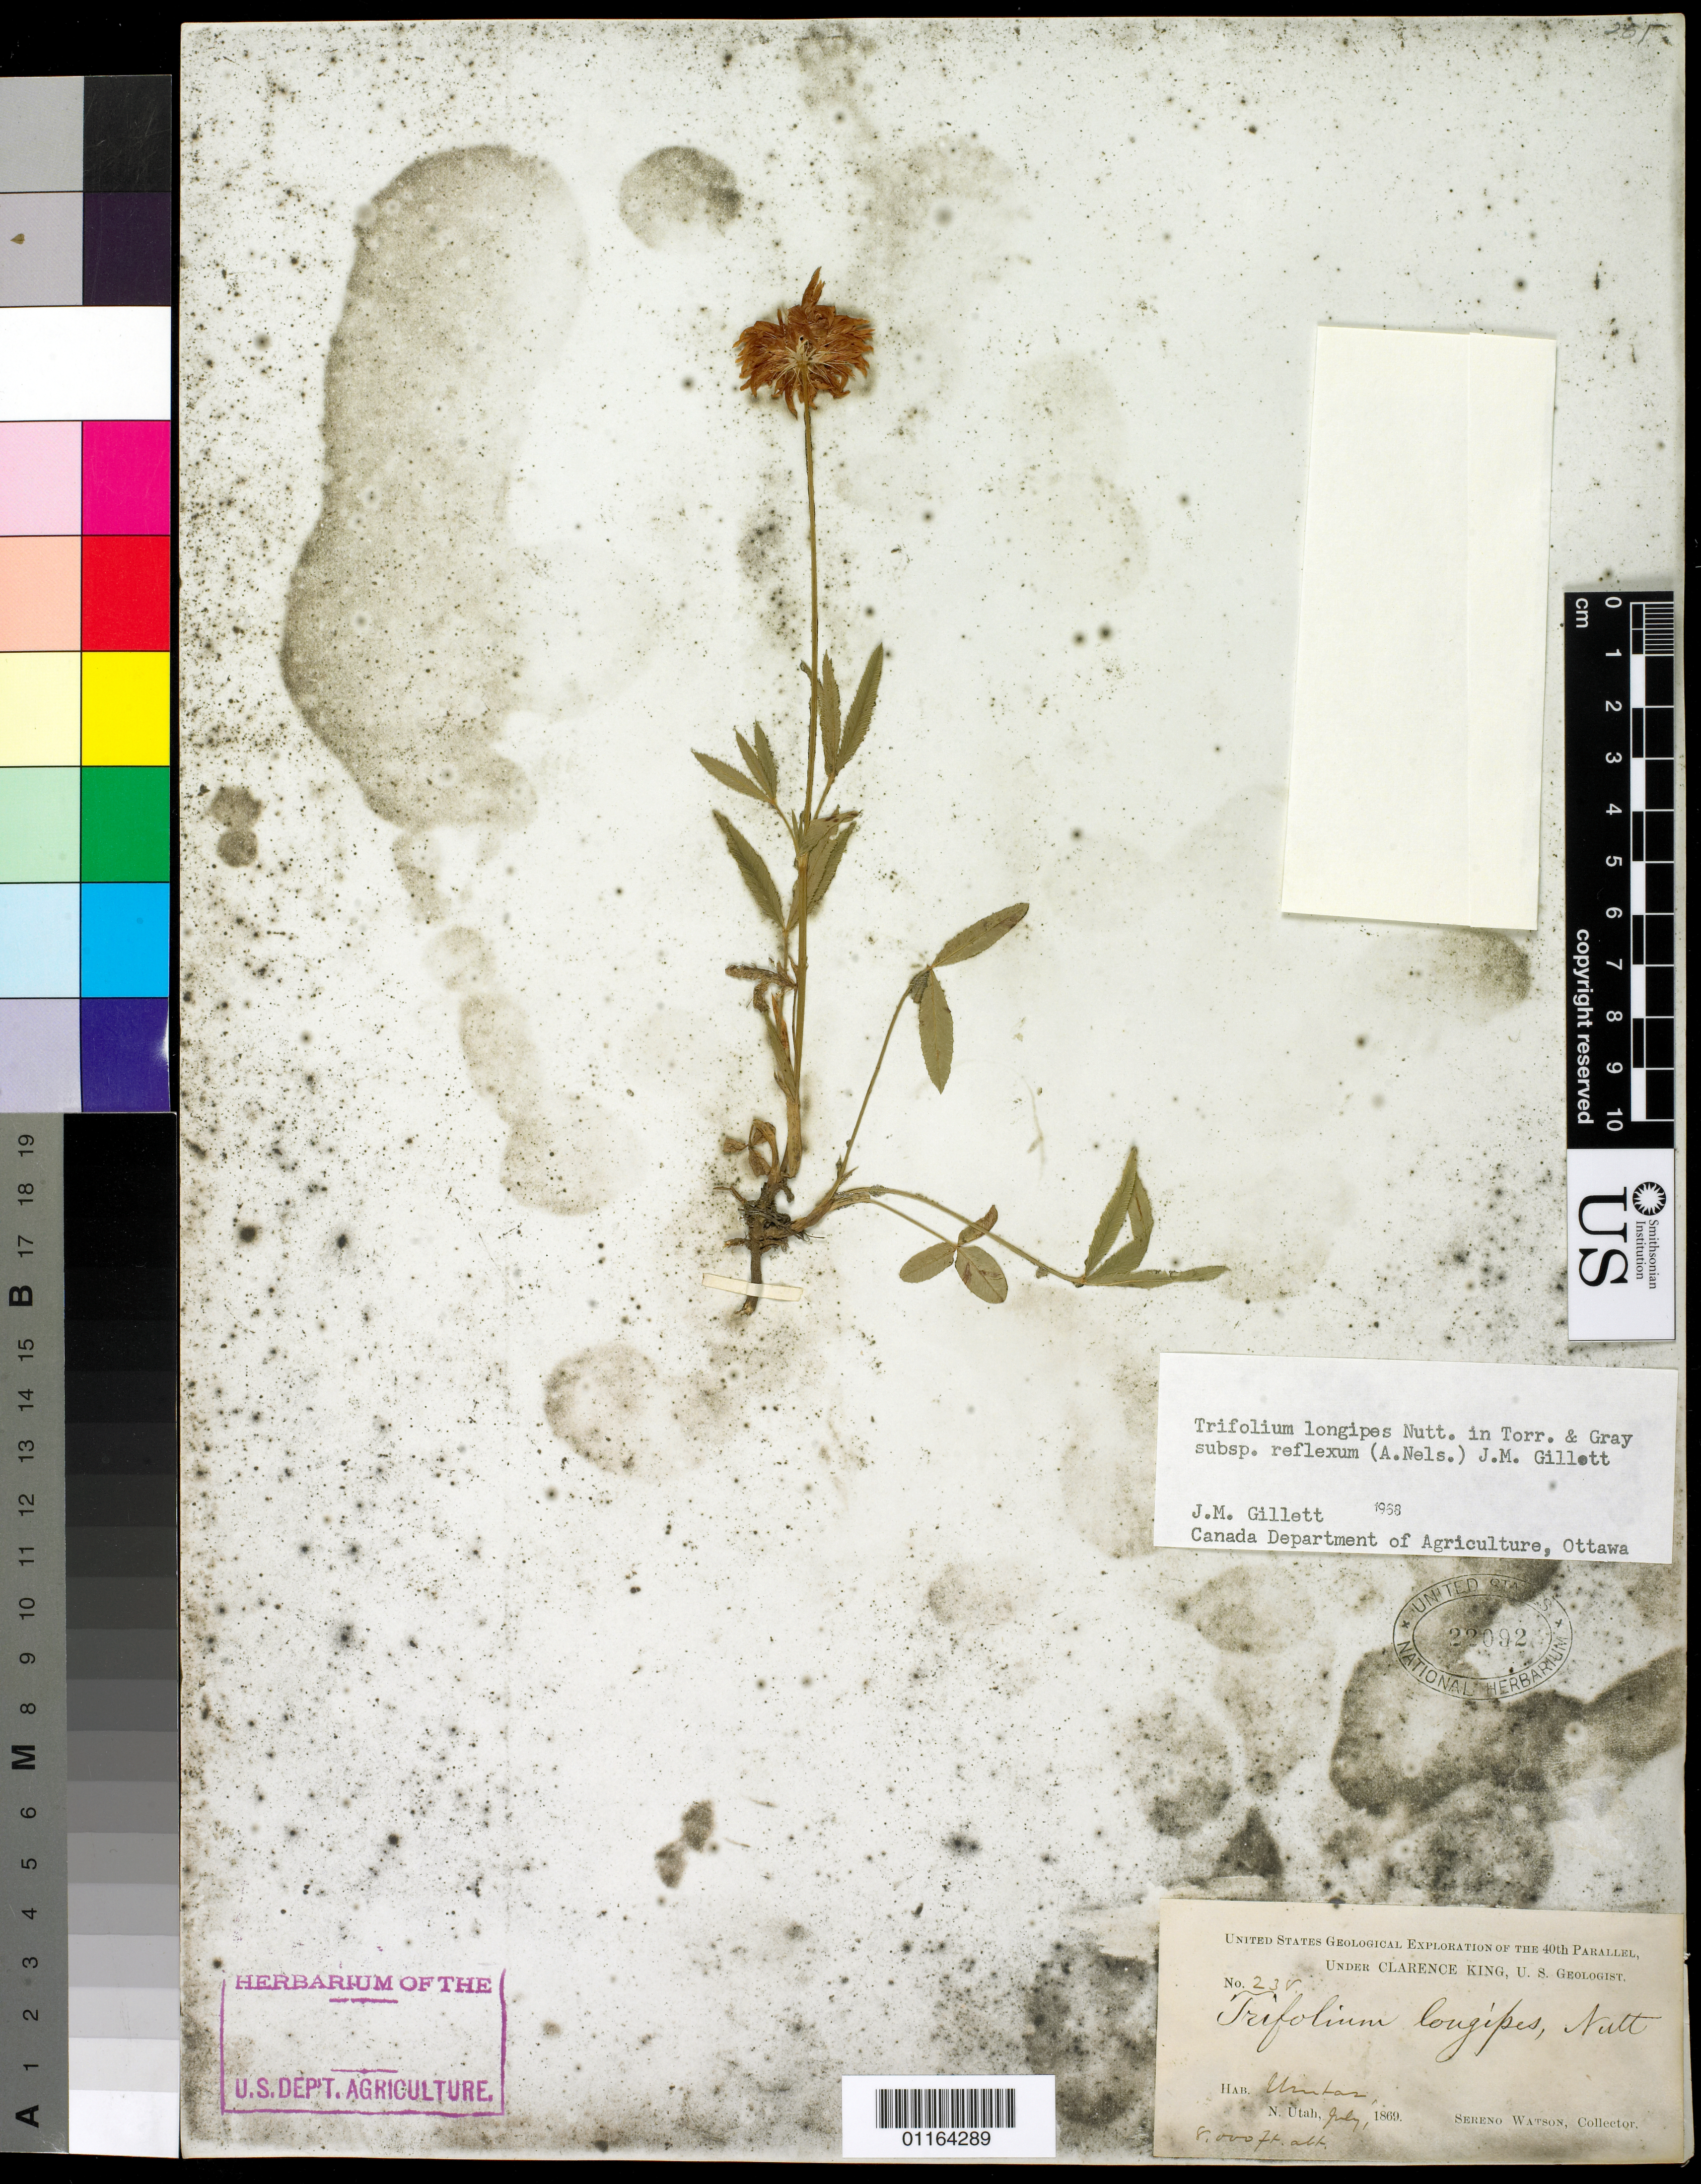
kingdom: Plantae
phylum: Tracheophyta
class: Magnoliopsida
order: Fabales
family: Fabaceae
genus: Trifolium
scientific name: Trifolium longipes subsp. reflexum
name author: (A. Nelson) J.M. Gillet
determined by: Gillett, J. M.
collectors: S. Watson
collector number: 238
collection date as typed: Jul 1869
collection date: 1869-07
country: United States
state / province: Utah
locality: Uintas.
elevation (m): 2438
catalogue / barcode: US 22092